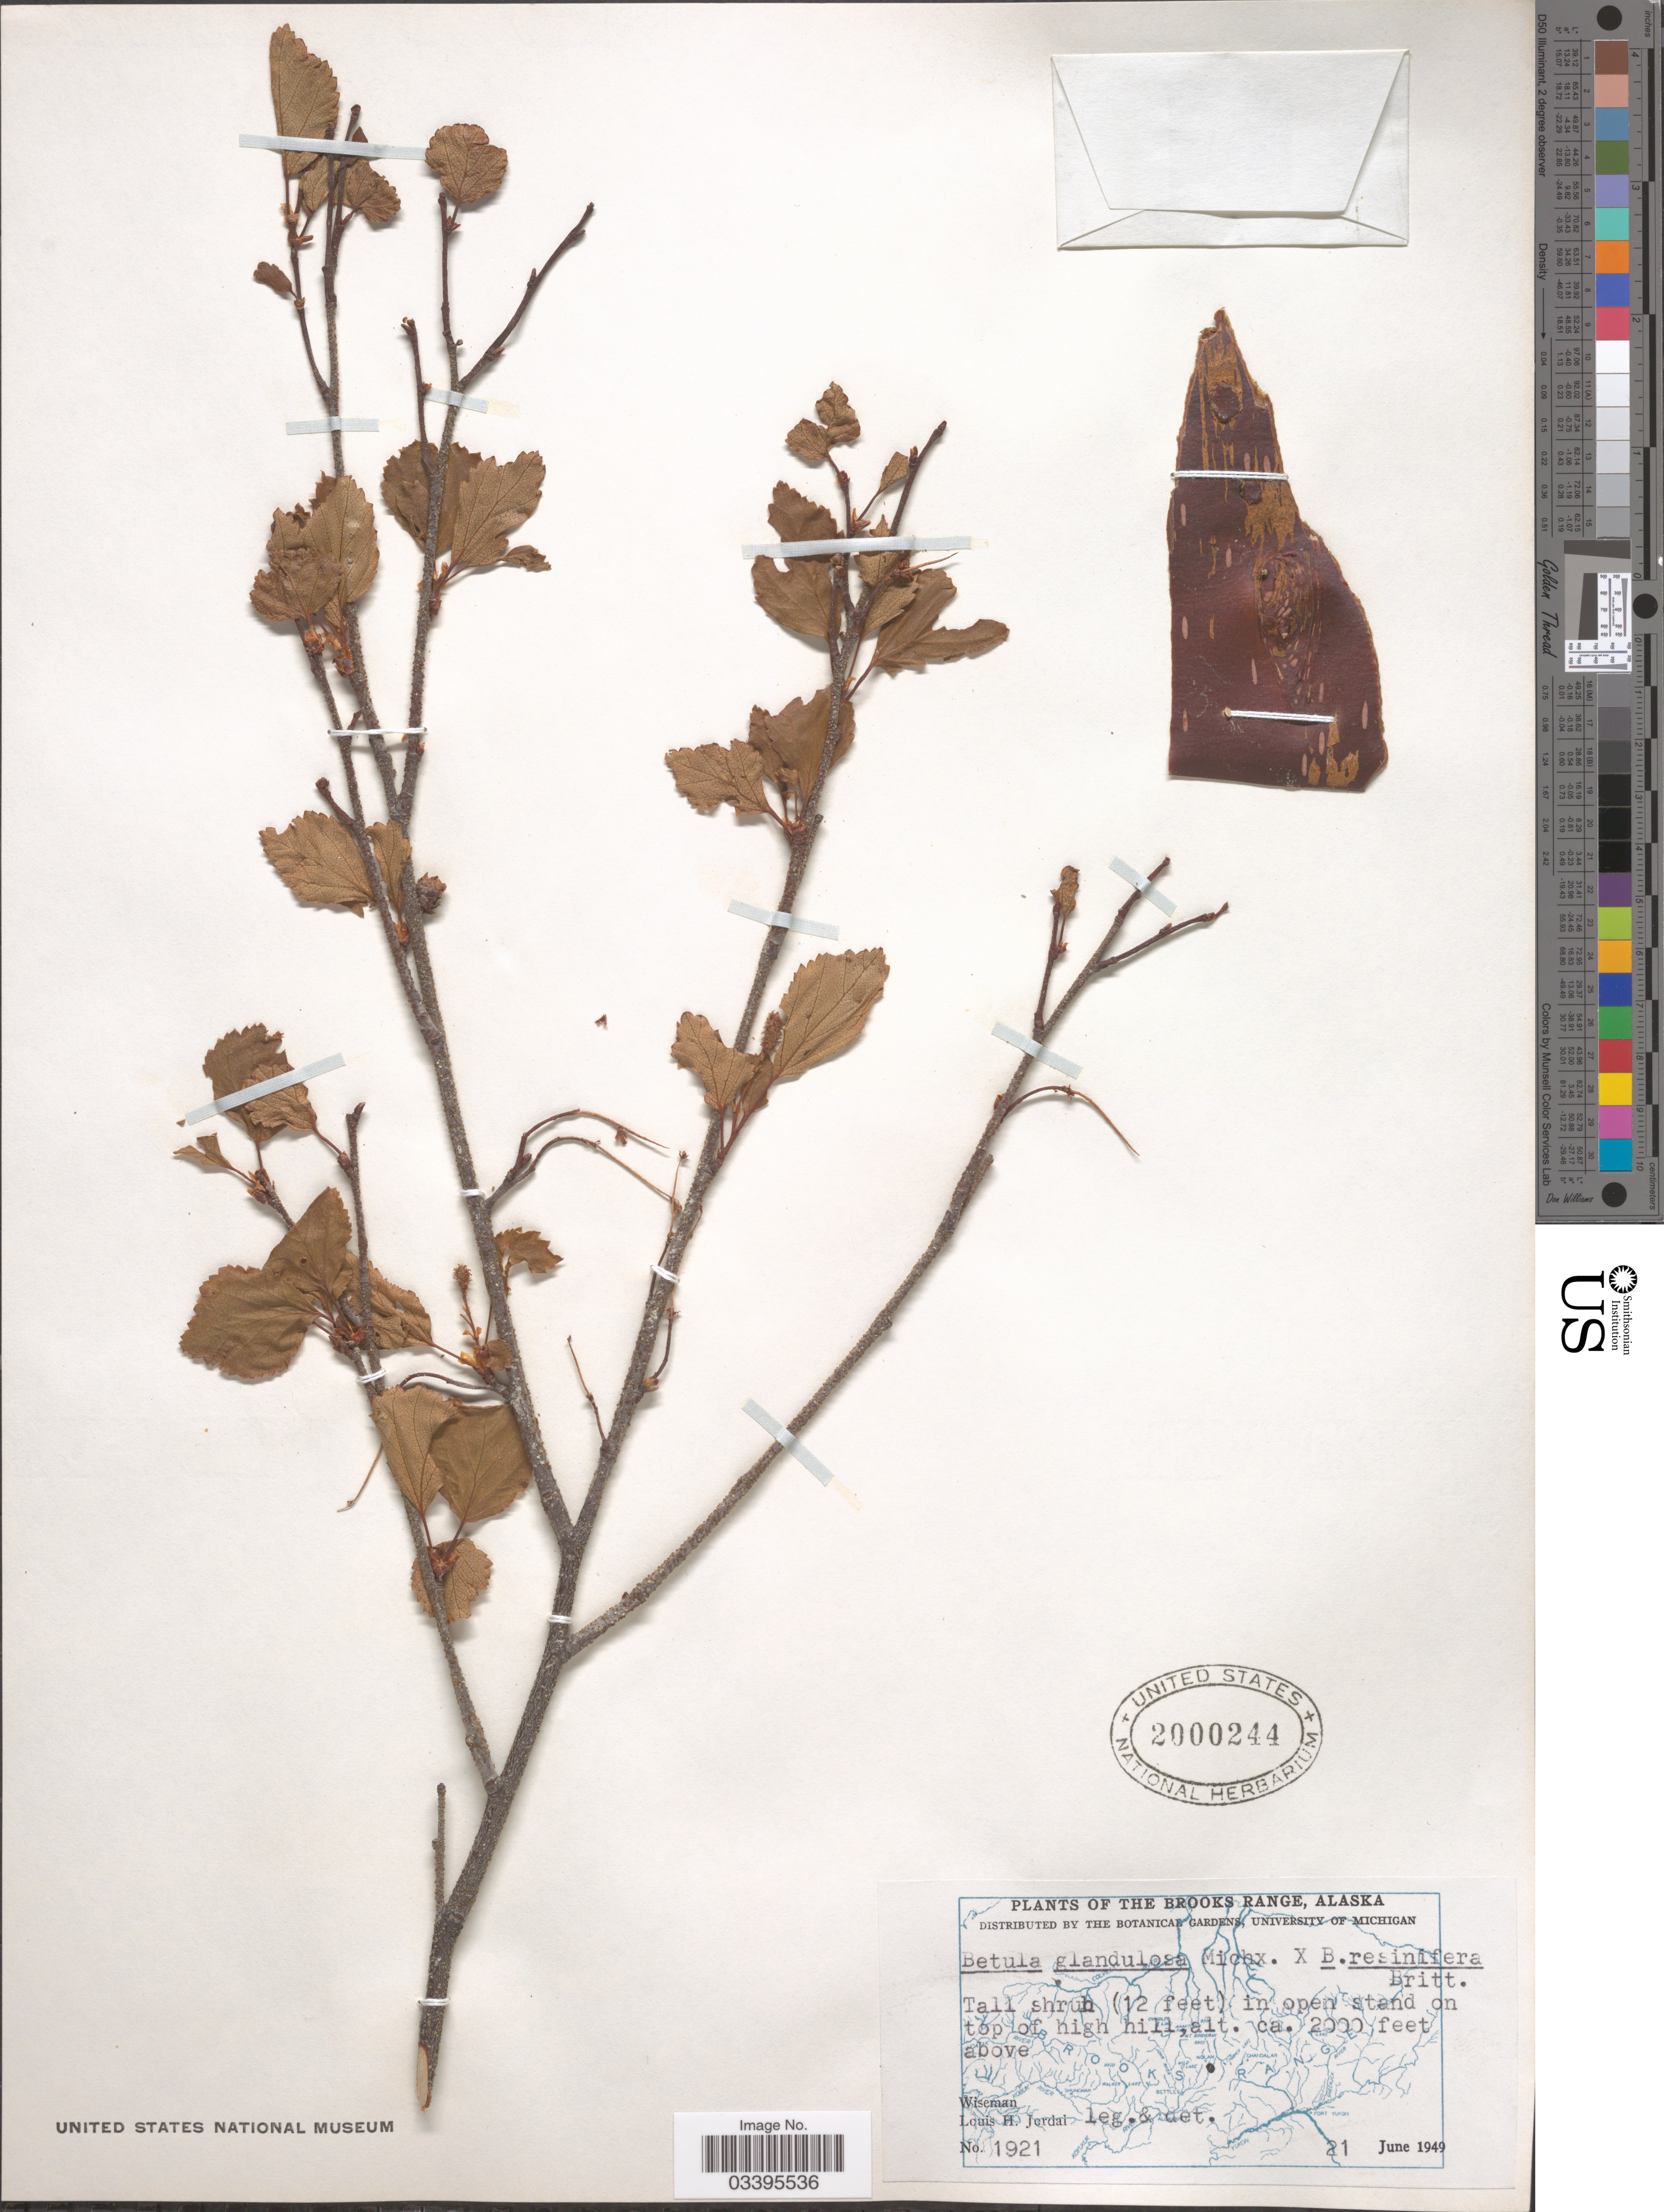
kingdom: Plantae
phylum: Tracheophyta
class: Magnoliopsida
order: Fagales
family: Betulaceae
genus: Betula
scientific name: Betula glandulosa x B. resinifera Britton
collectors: L. Jordal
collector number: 1921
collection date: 1949-06-21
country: United States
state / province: Alaska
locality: The Brooks Range. Wiseman.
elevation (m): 610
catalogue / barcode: US 2000244